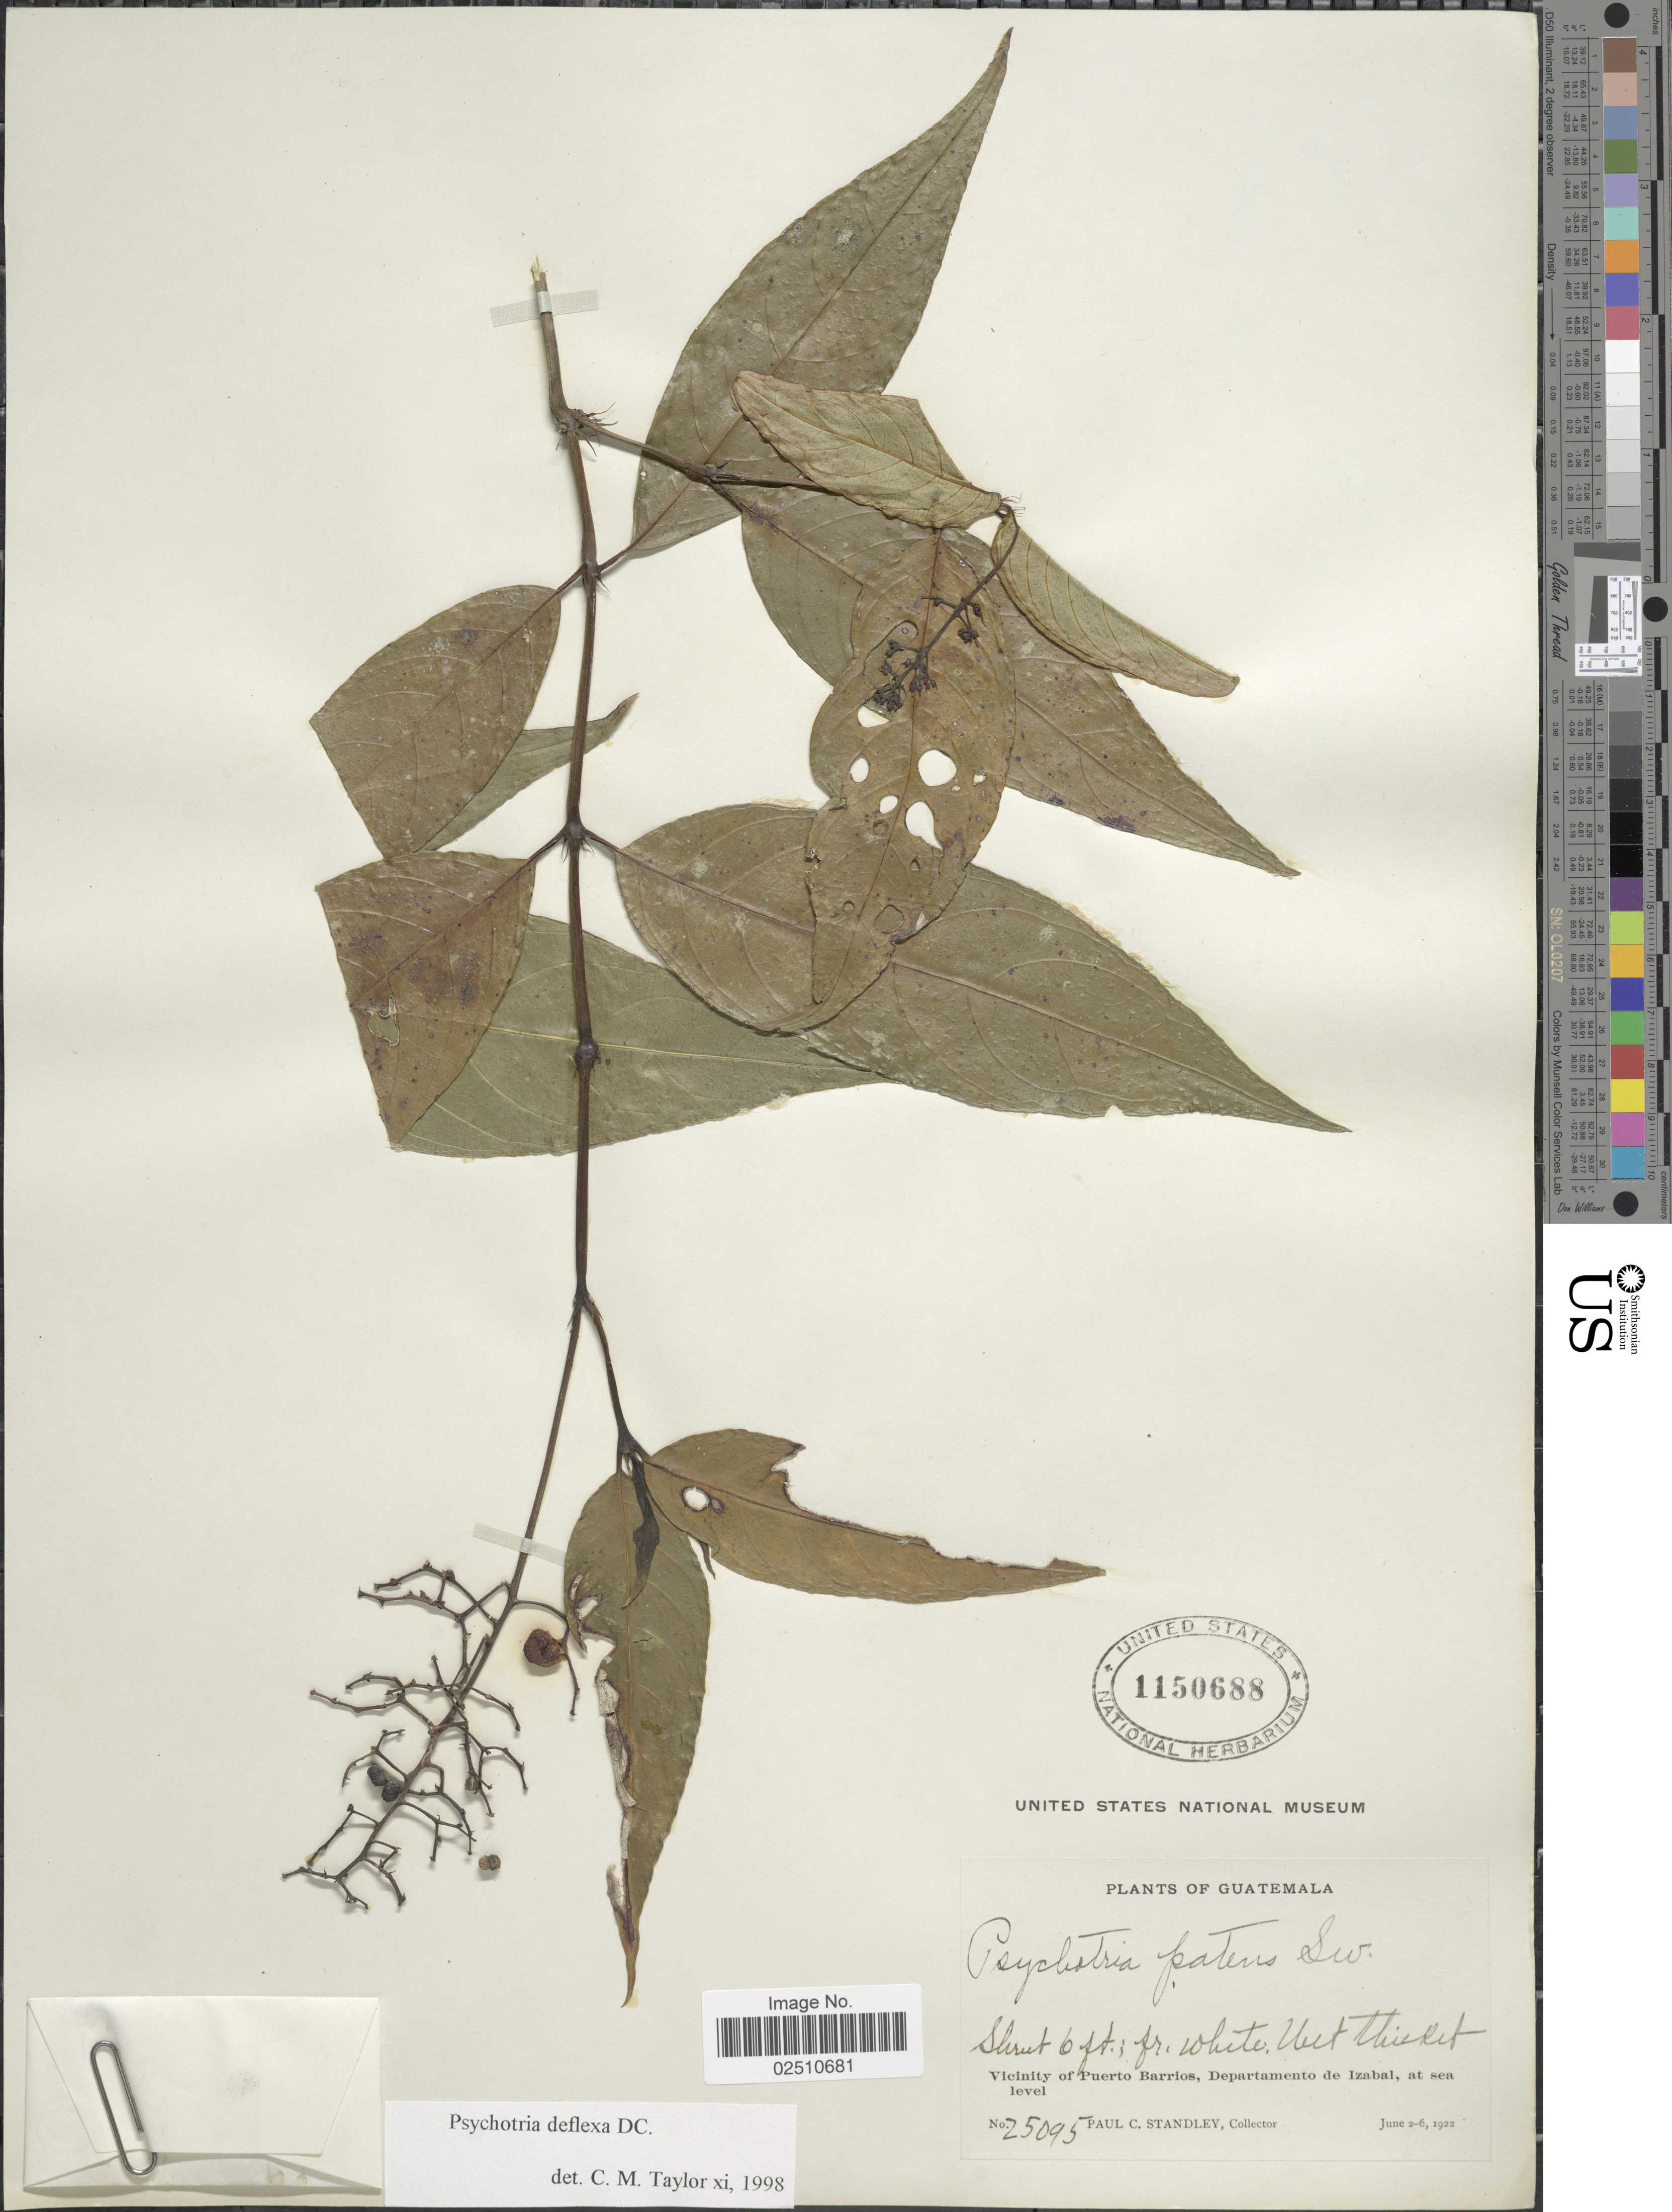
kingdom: Plantae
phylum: Tracheophyta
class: Magnoliopsida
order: Gentianales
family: Rubiaceae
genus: Psychotria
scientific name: Psychotria deflexa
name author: DC.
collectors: P. C. Standley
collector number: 25095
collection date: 1922-06-02/1922-06-06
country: Guatemala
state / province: Izabal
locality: Vicinity of Puerto Barrios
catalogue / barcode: US 1150688